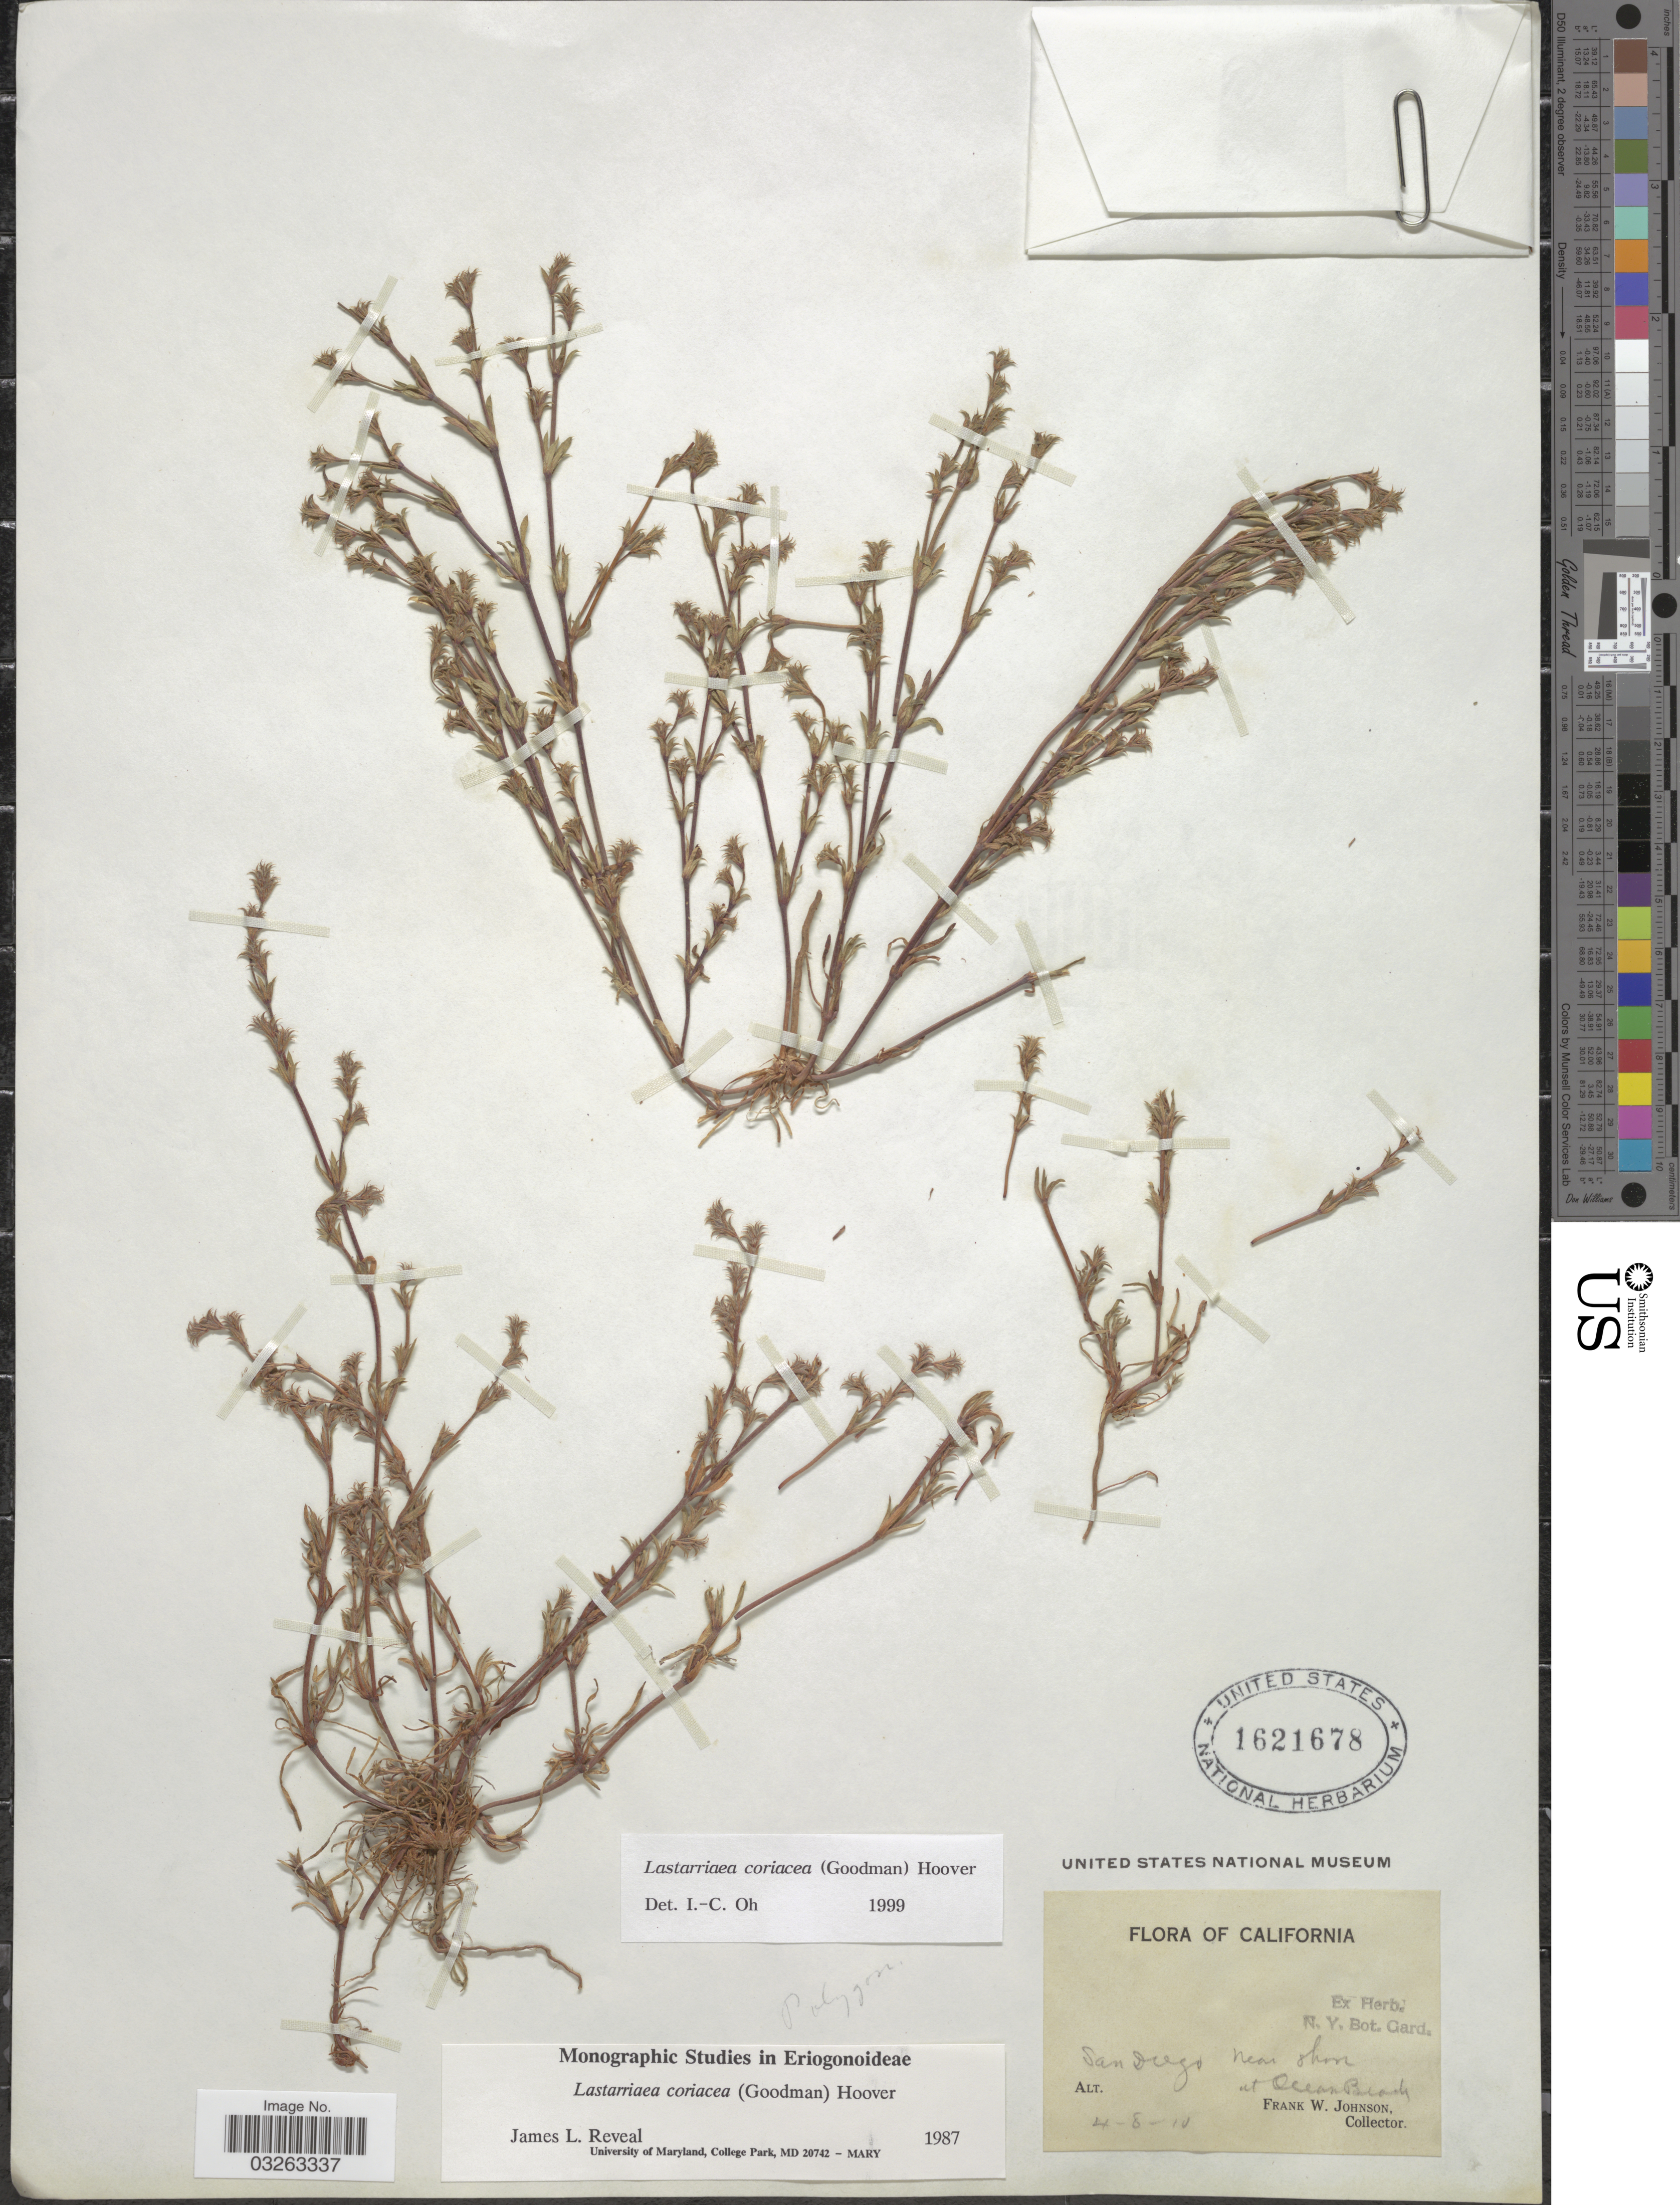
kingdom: Plantae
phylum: Tracheophyta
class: Magnoliopsida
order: Caryophyllales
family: Polygonaceae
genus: Lastarriaea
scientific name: Lastarriaea coriacea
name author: (Goodman) Hoover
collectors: F. W. Johnson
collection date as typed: Transcribed d/m/y: 8/4/10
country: United States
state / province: California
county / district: San Diego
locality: San Diego near shore at Ocean Beach.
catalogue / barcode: US 1621678